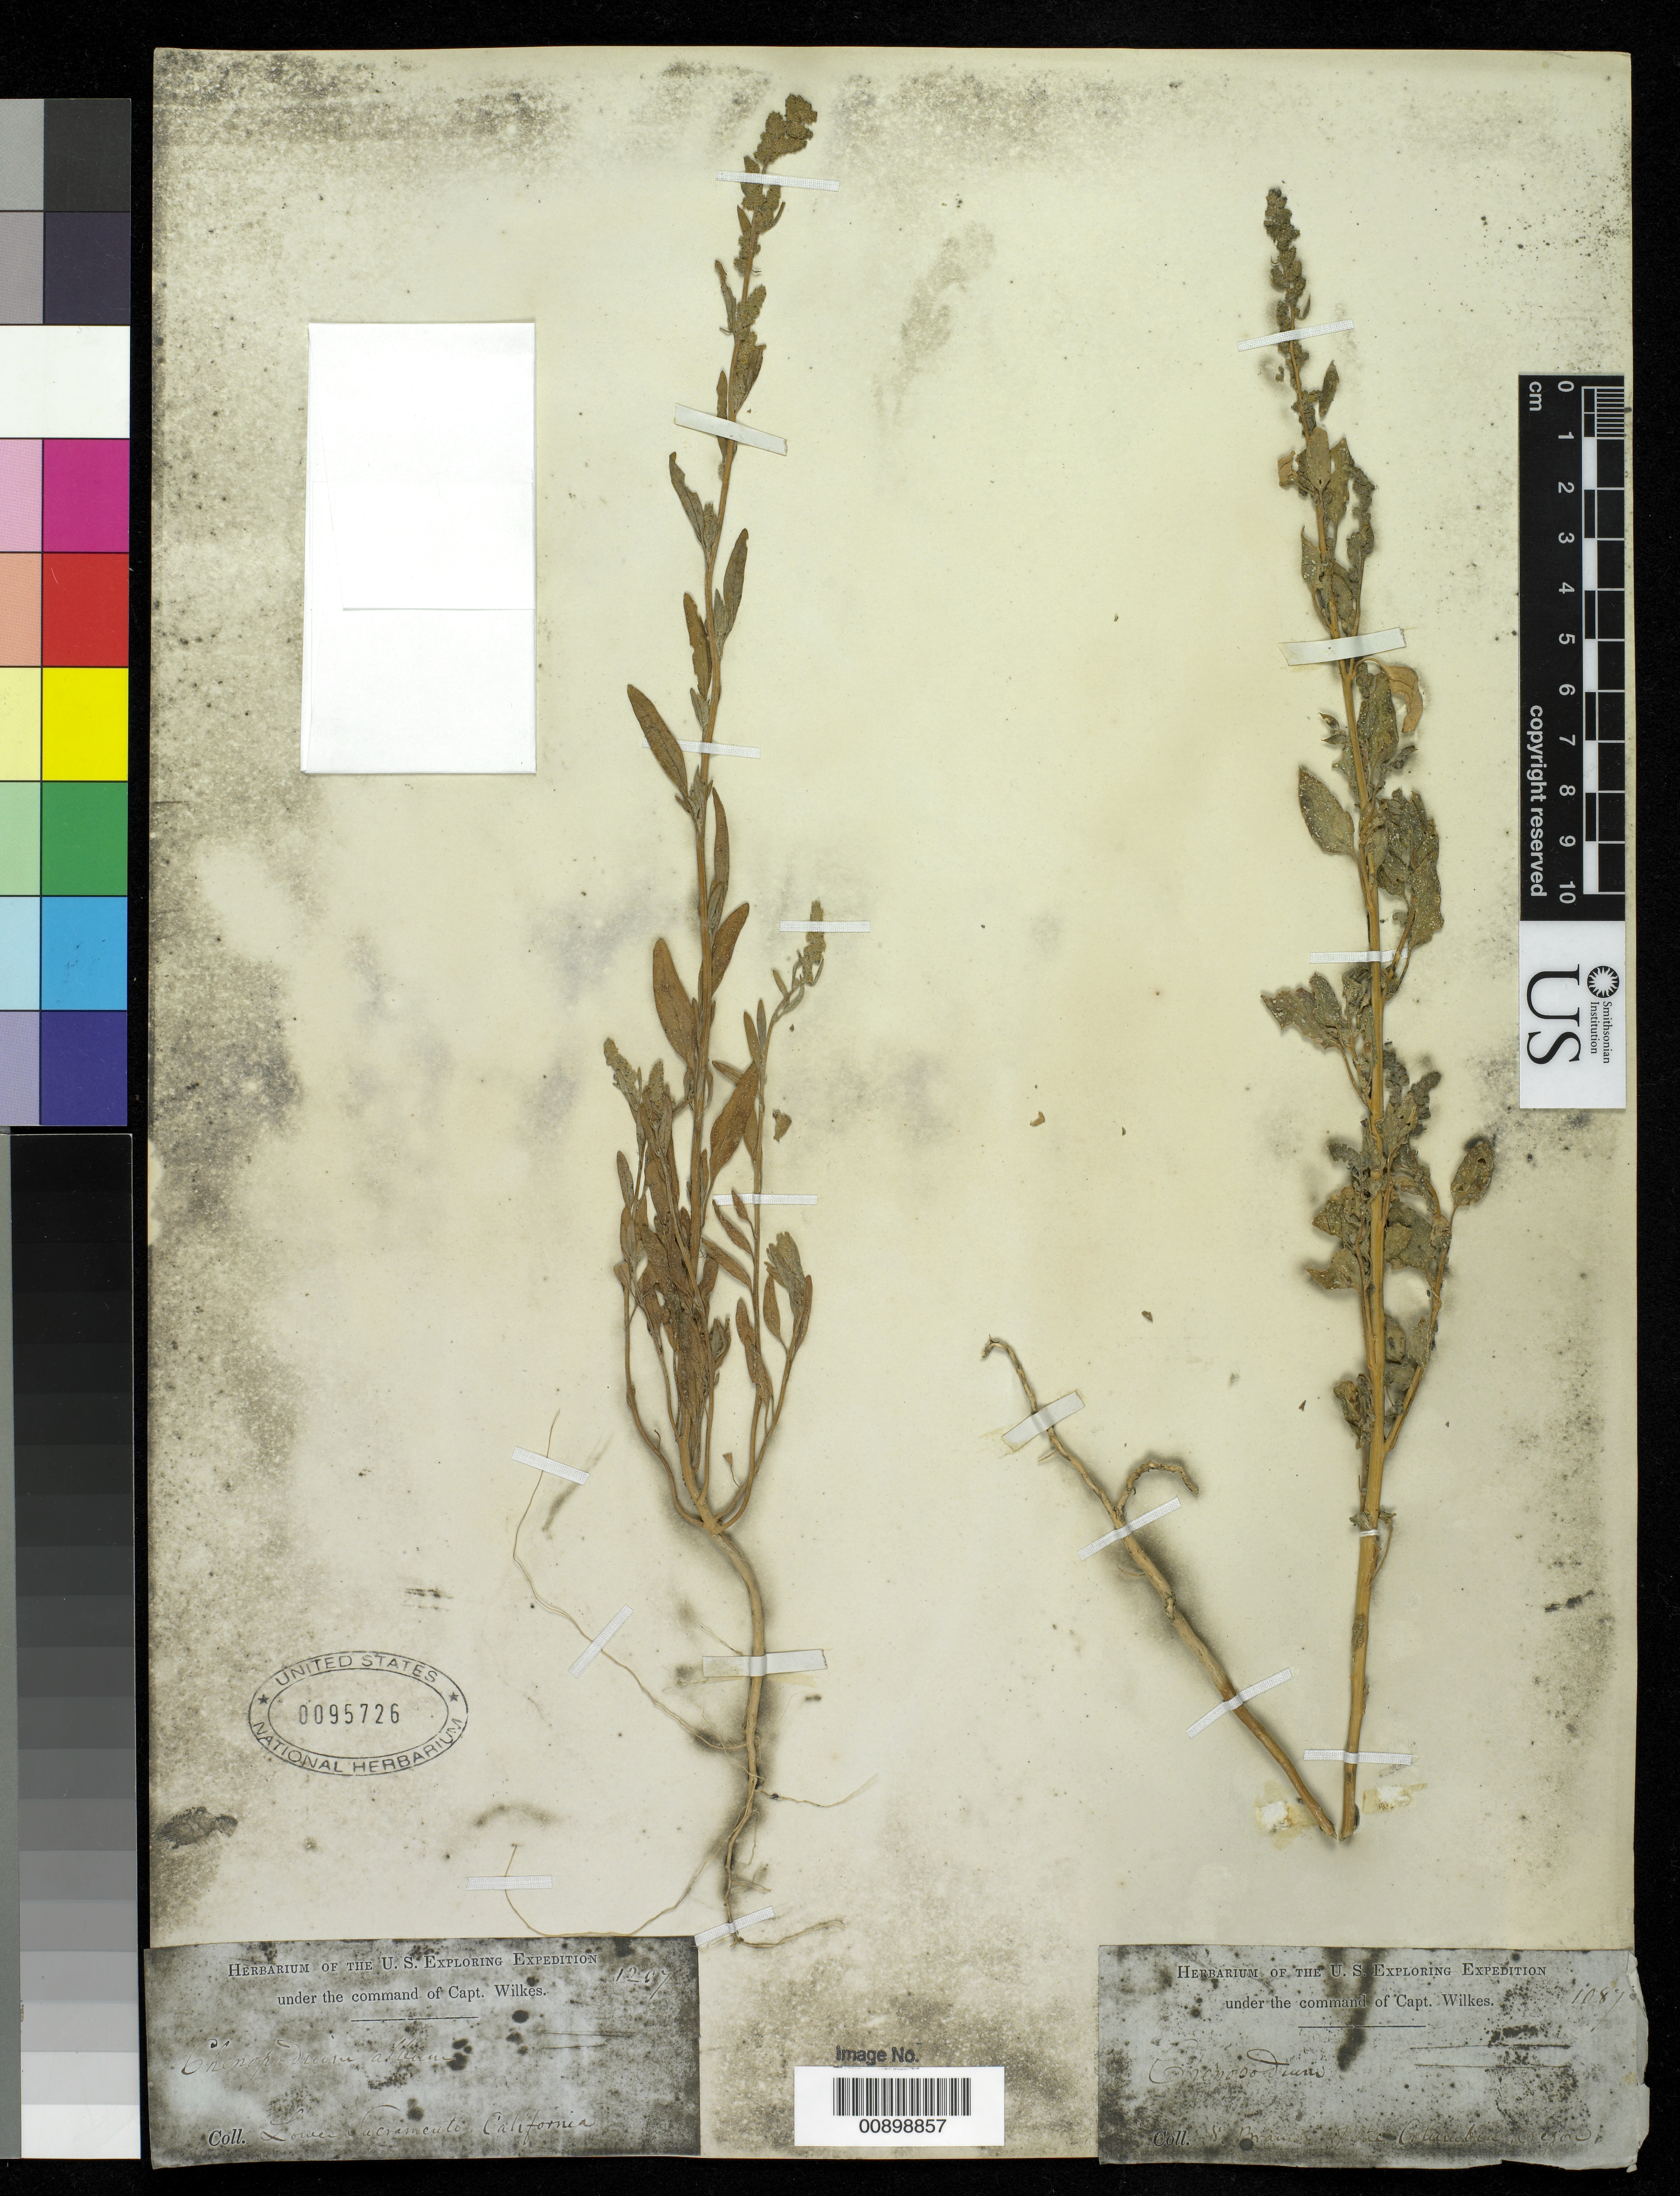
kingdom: Plantae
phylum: Tracheophyta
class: Magnoliopsida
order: Caryophyllales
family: Amaranthaceae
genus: Chenopodium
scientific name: Chenopodium album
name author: L.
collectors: Wilkes Explor. Exped.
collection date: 1838/1842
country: United States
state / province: California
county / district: Sacramento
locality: Lower Sacramento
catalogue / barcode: US 95726